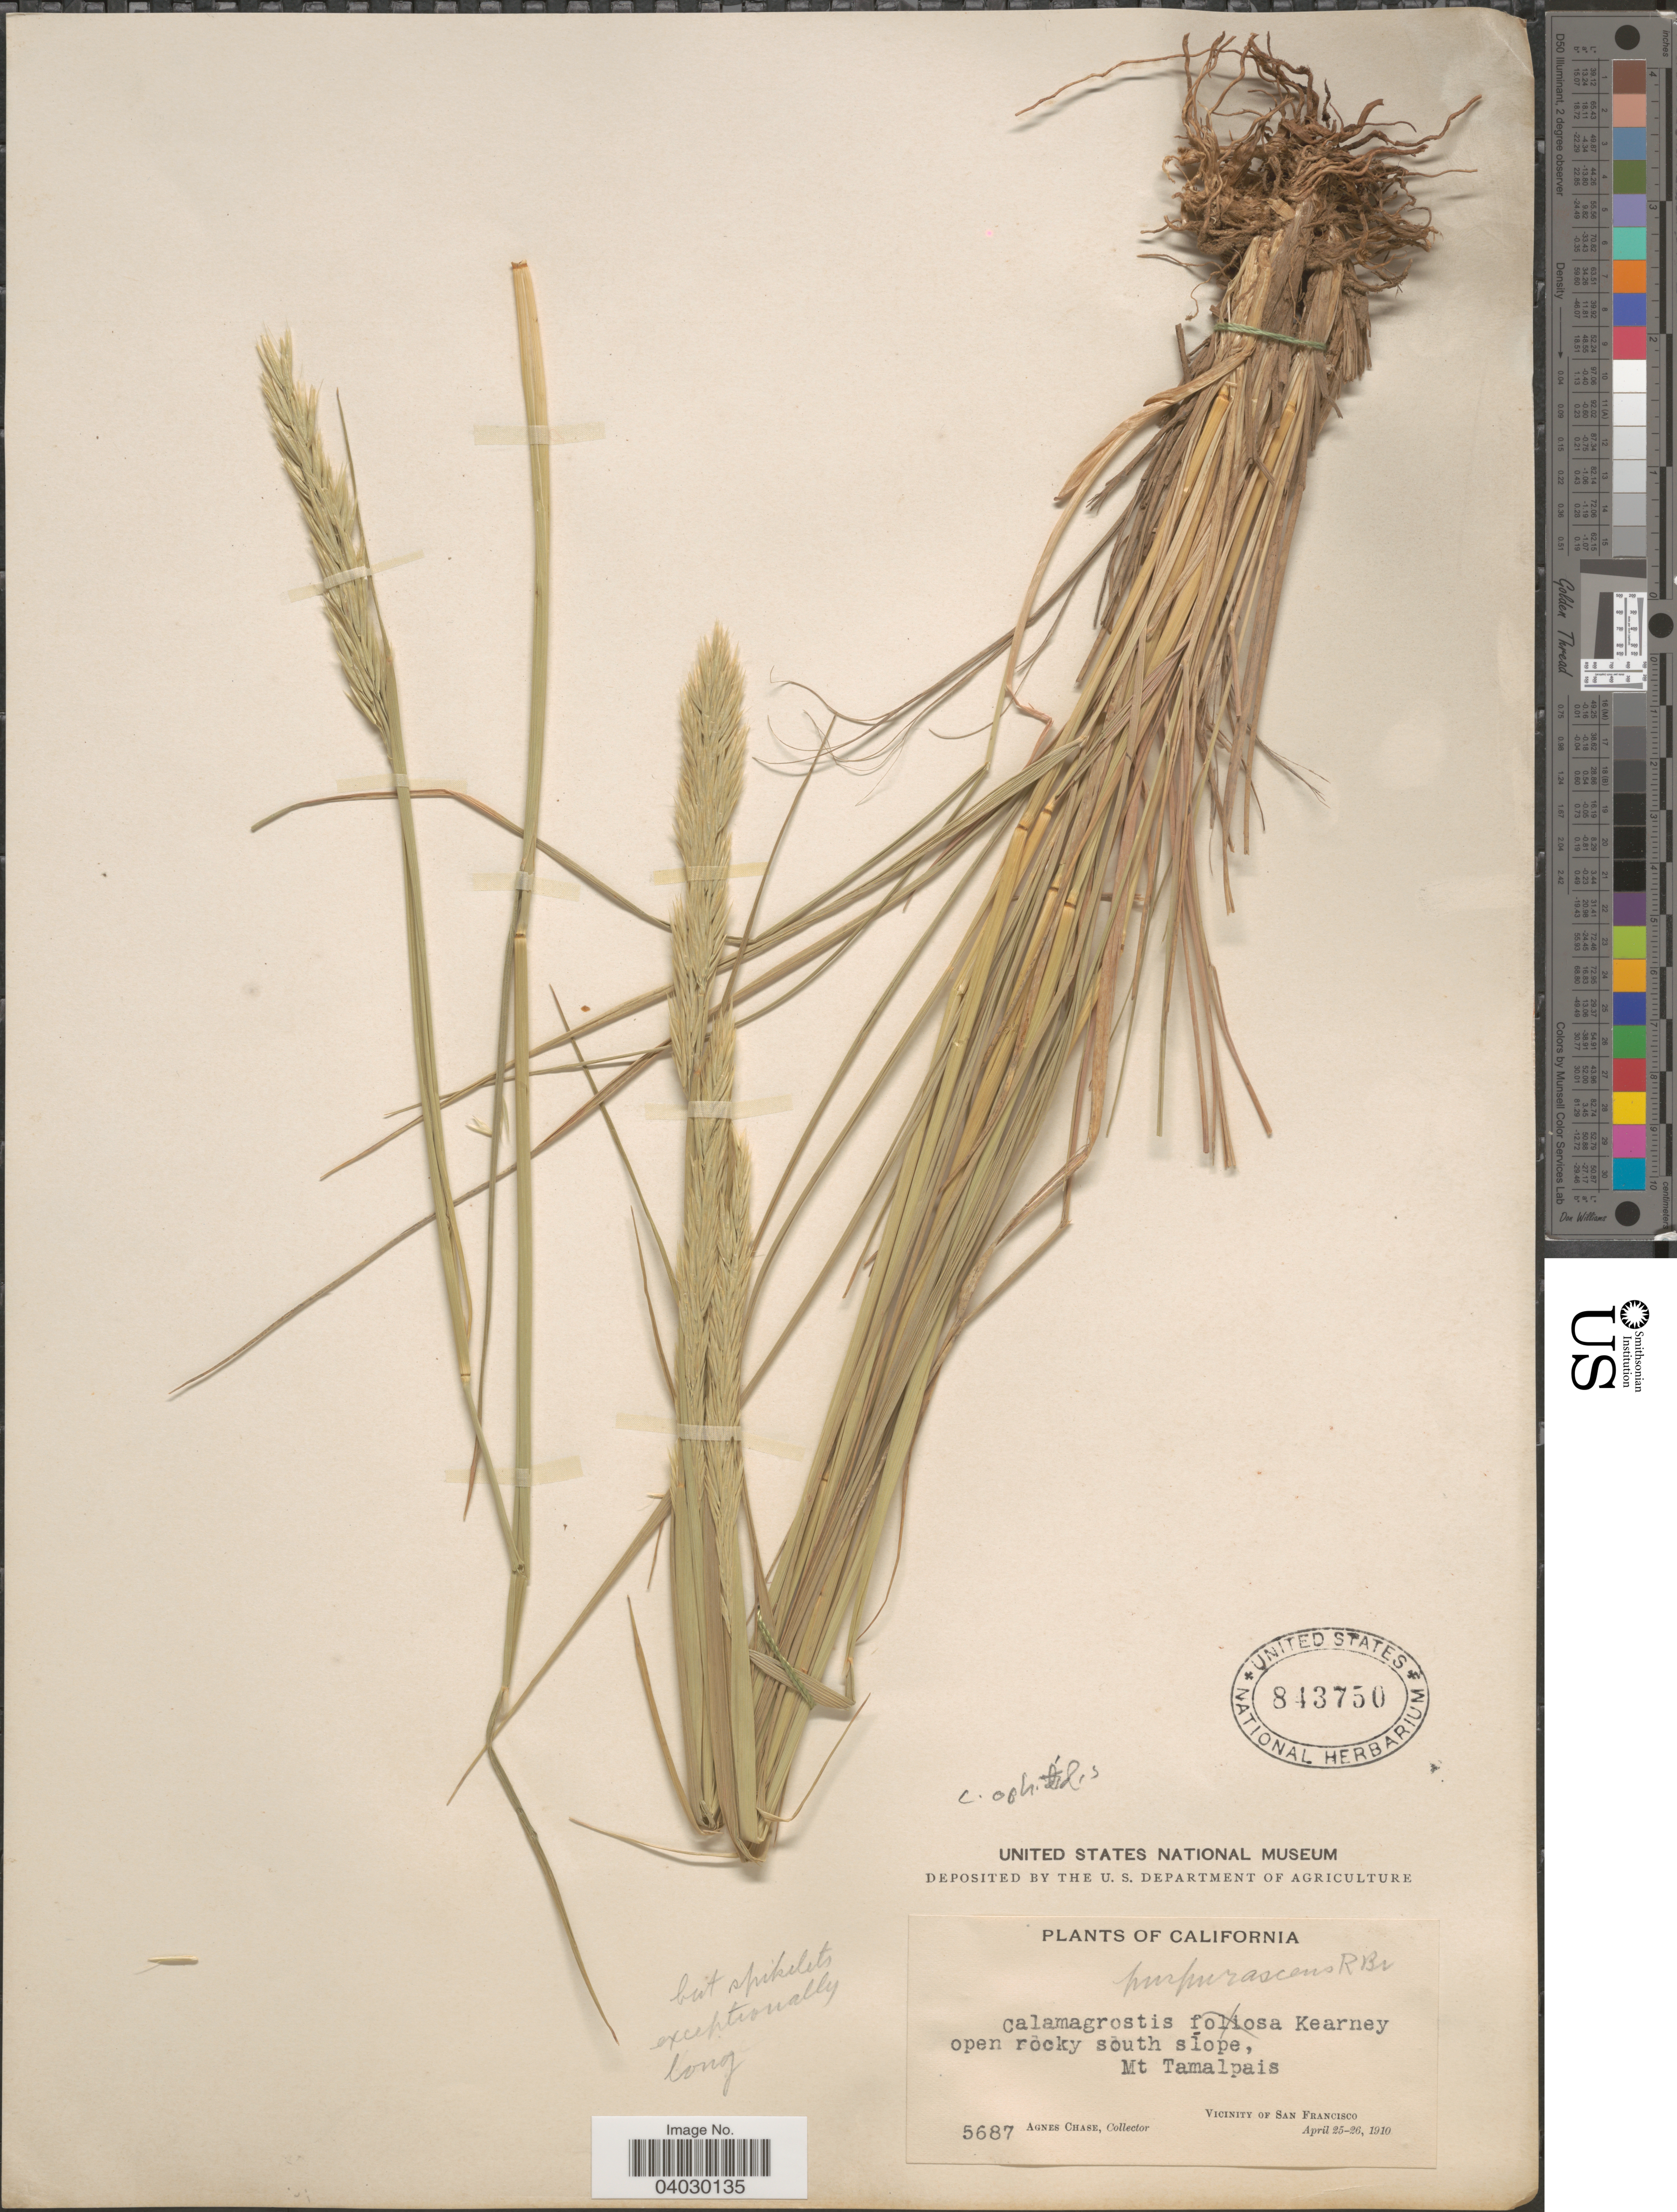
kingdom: Plantae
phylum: Tracheophyta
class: Liliopsida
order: Poales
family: Poaceae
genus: Calamagrostis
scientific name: Calamagrostis ophitidis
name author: (J.T. Howell) Nygren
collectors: A. Chase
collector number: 5687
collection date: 1910-04-25/1910-04-26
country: United States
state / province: California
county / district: San Francisco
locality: Open rocky south slope, Mt Tamalpais. Vicinity of San Francisco.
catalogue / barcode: US 843750